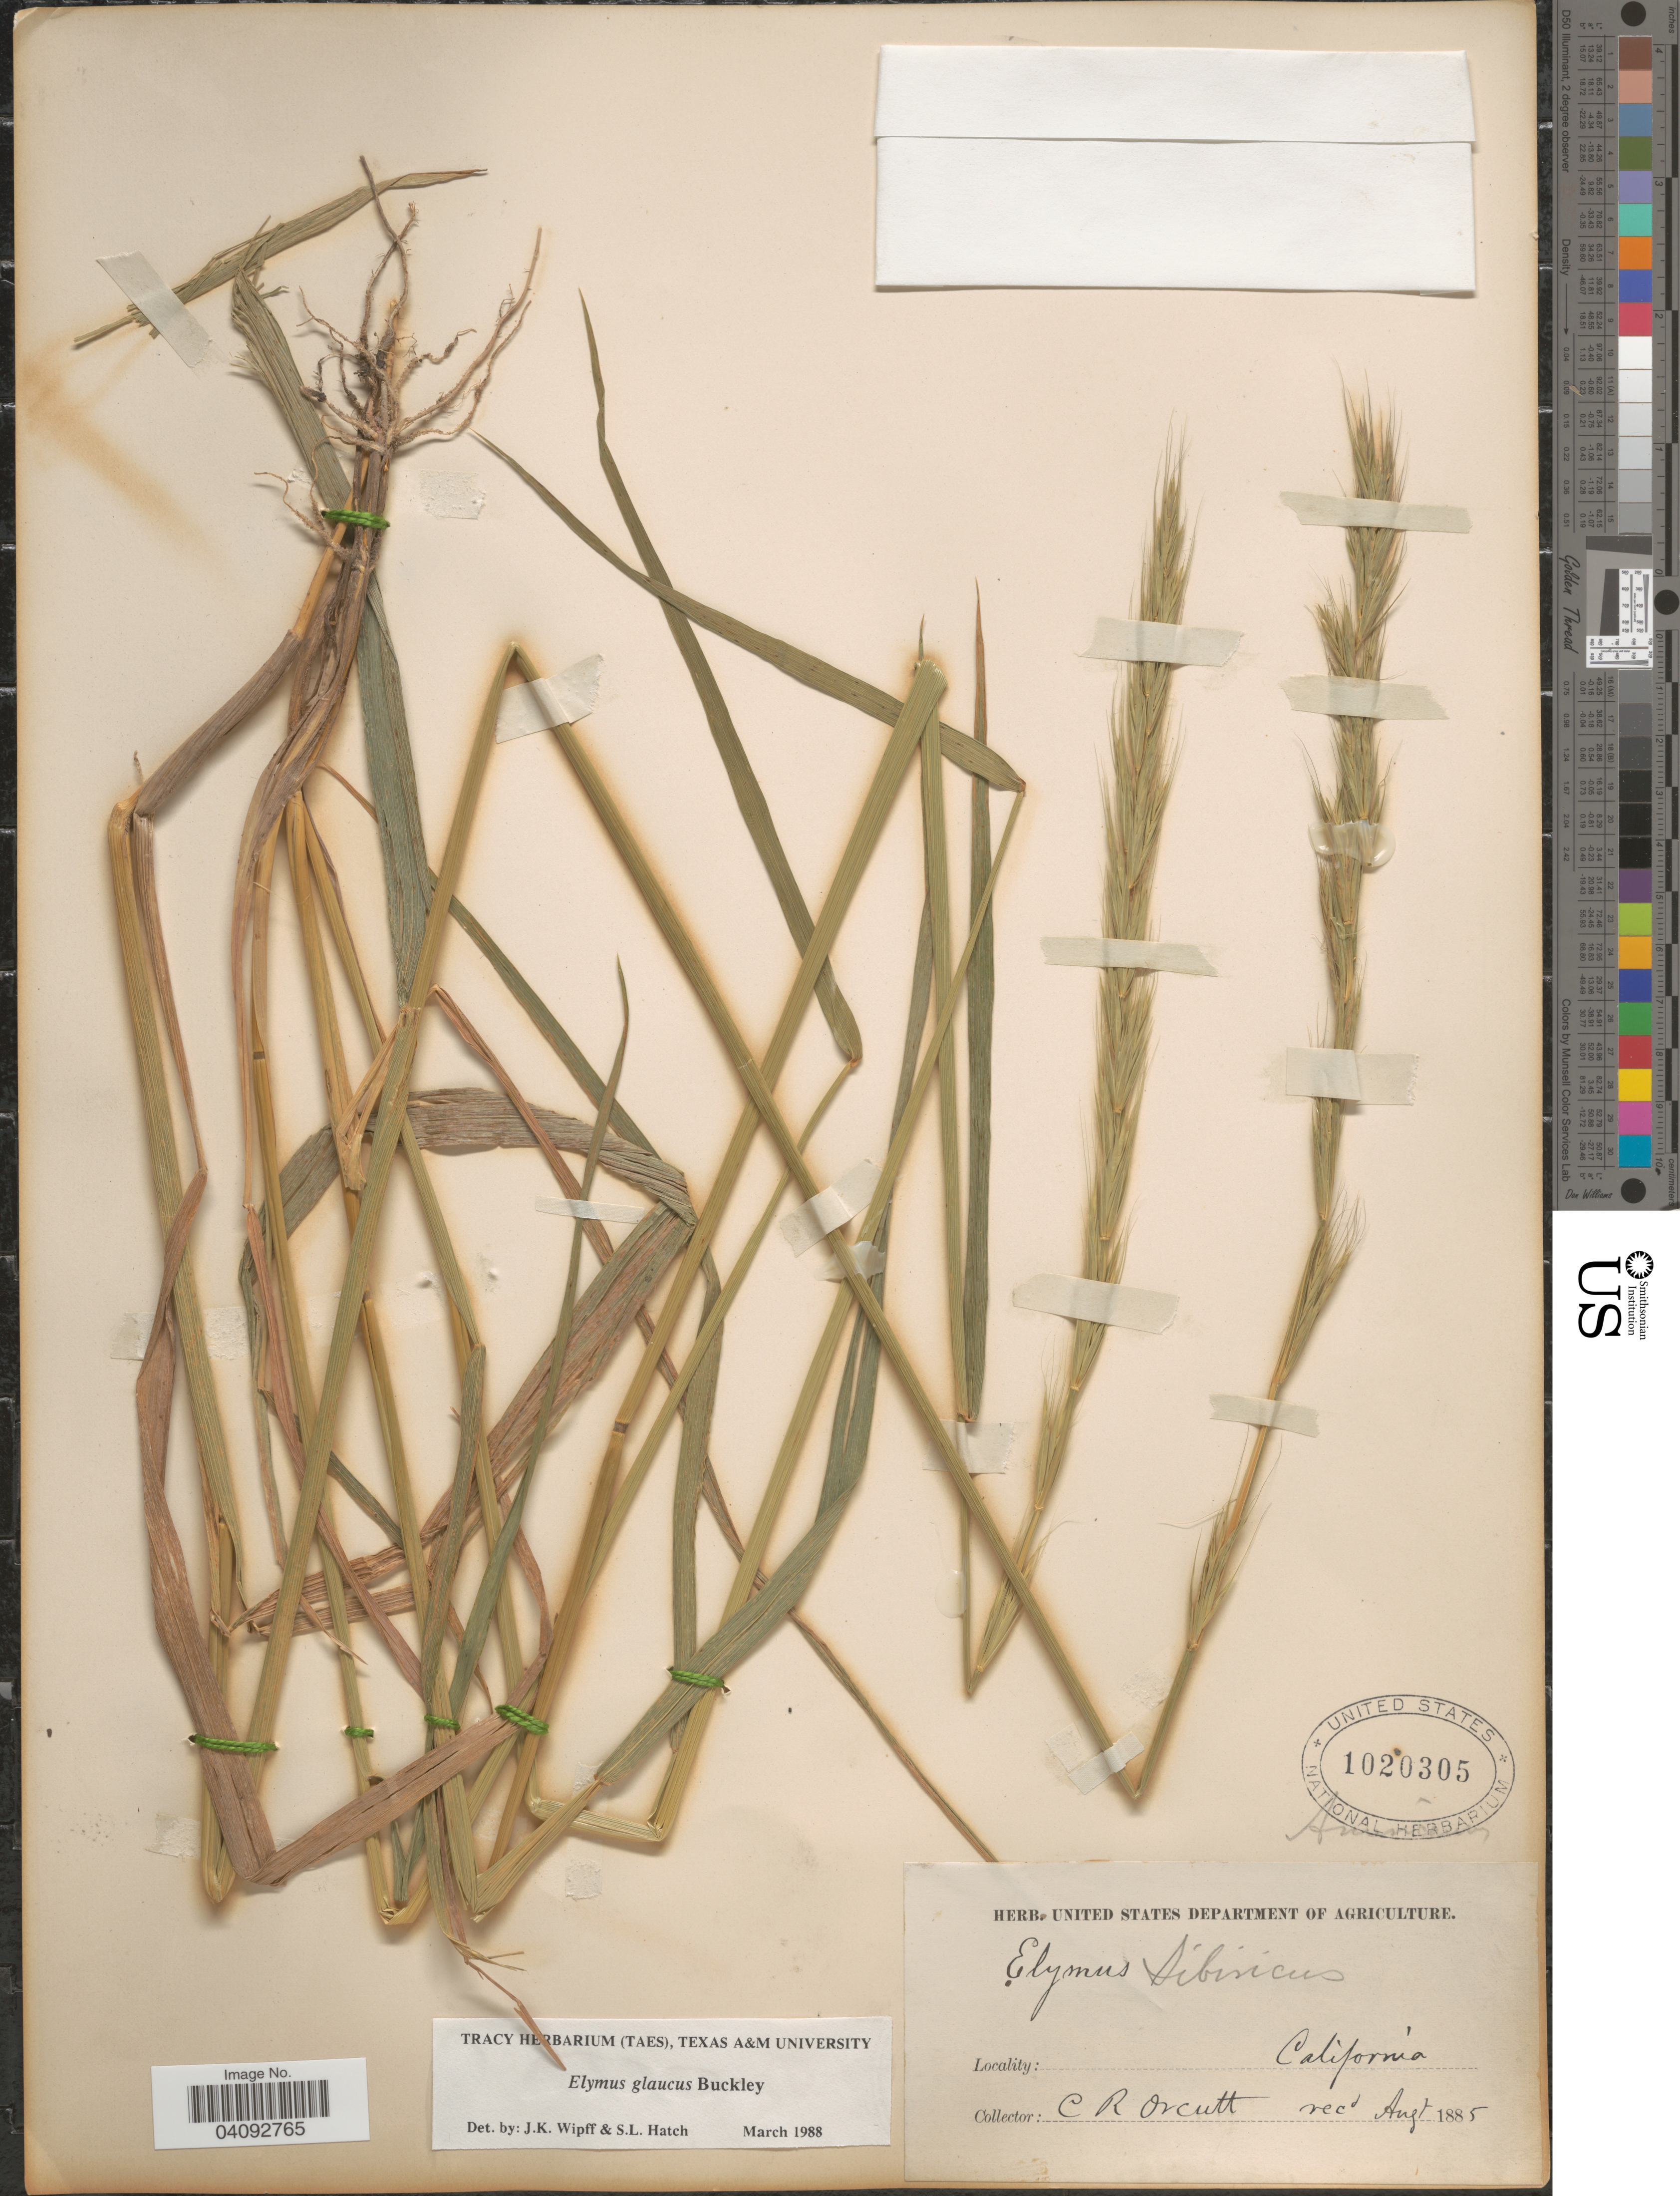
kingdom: Plantae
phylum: Tracheophyta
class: Liliopsida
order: Poales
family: Poaceae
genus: Elymus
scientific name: Elymus glaucus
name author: Buckley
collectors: C. R. Orcutt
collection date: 1885-08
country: United States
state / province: California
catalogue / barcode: US 1020305